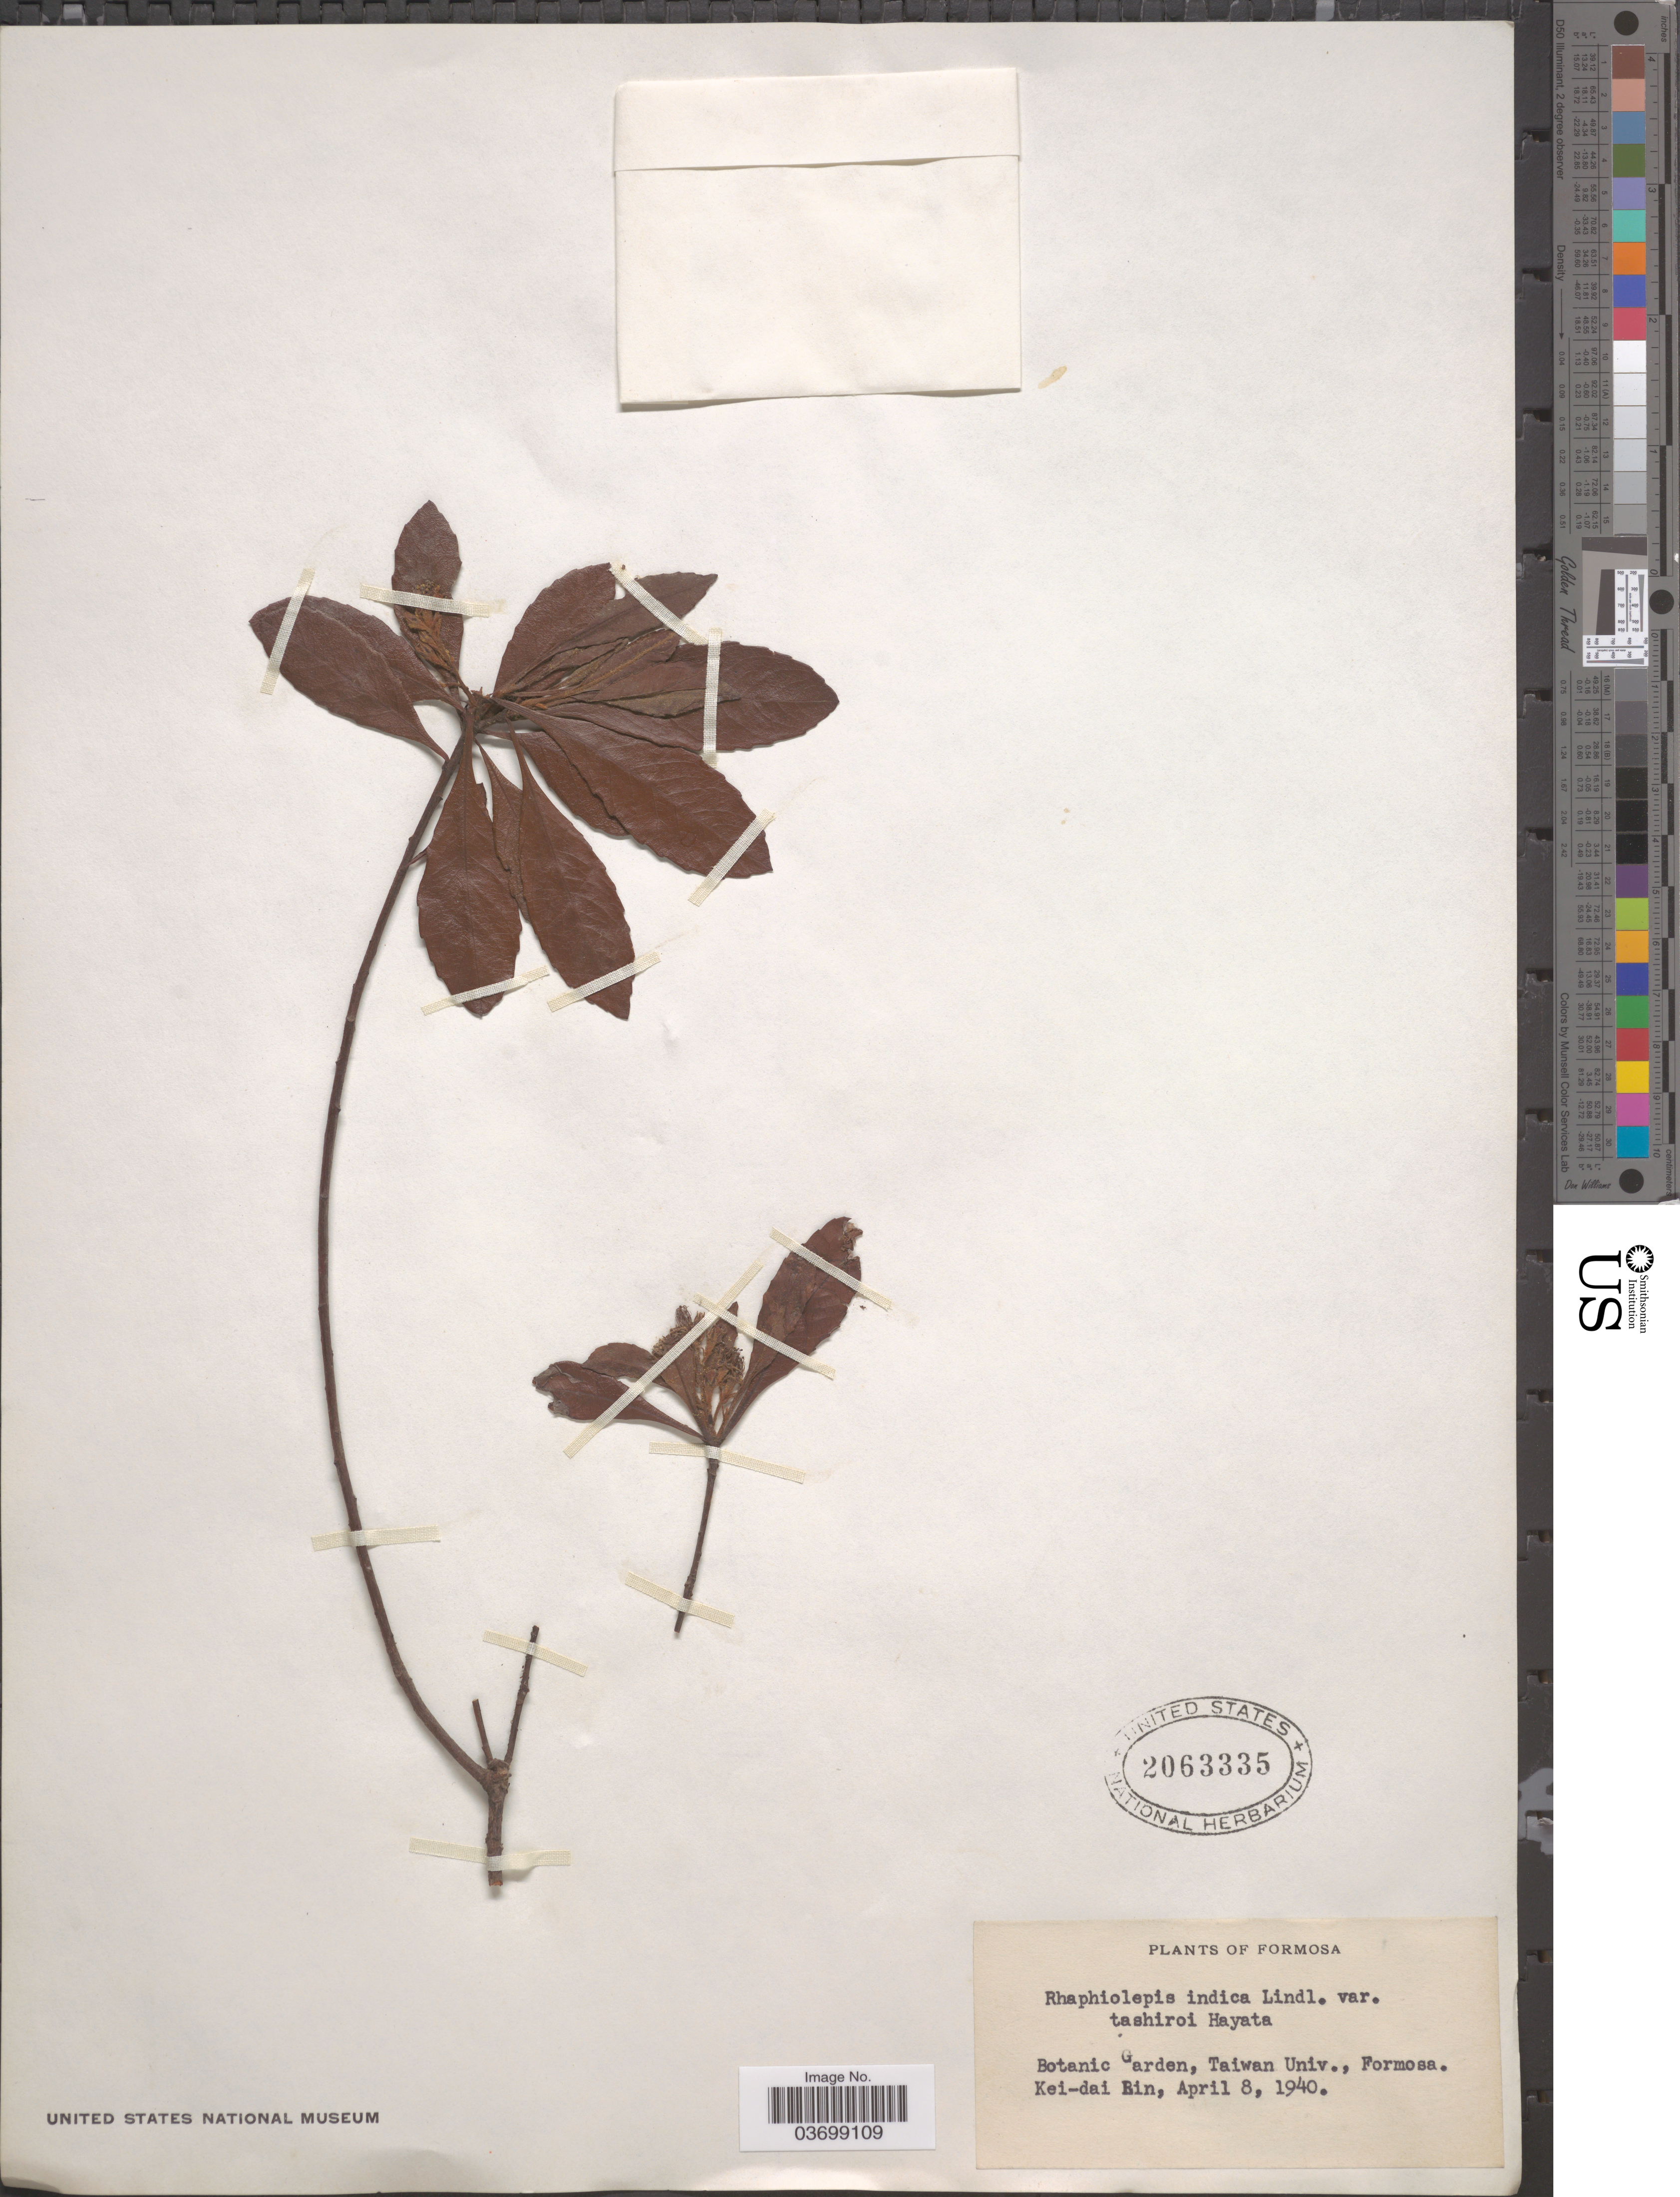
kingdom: Plantae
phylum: Tracheophyta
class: Magnoliopsida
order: Rosales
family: Rosaceae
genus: Rhaphiolepis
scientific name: Rhaphiolepis indica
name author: (L.) Lindl.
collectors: K. Bin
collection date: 1940-04-08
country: Taiwan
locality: Botanic Garden, Taiwan Univ., Formosa.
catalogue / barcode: US 2063335